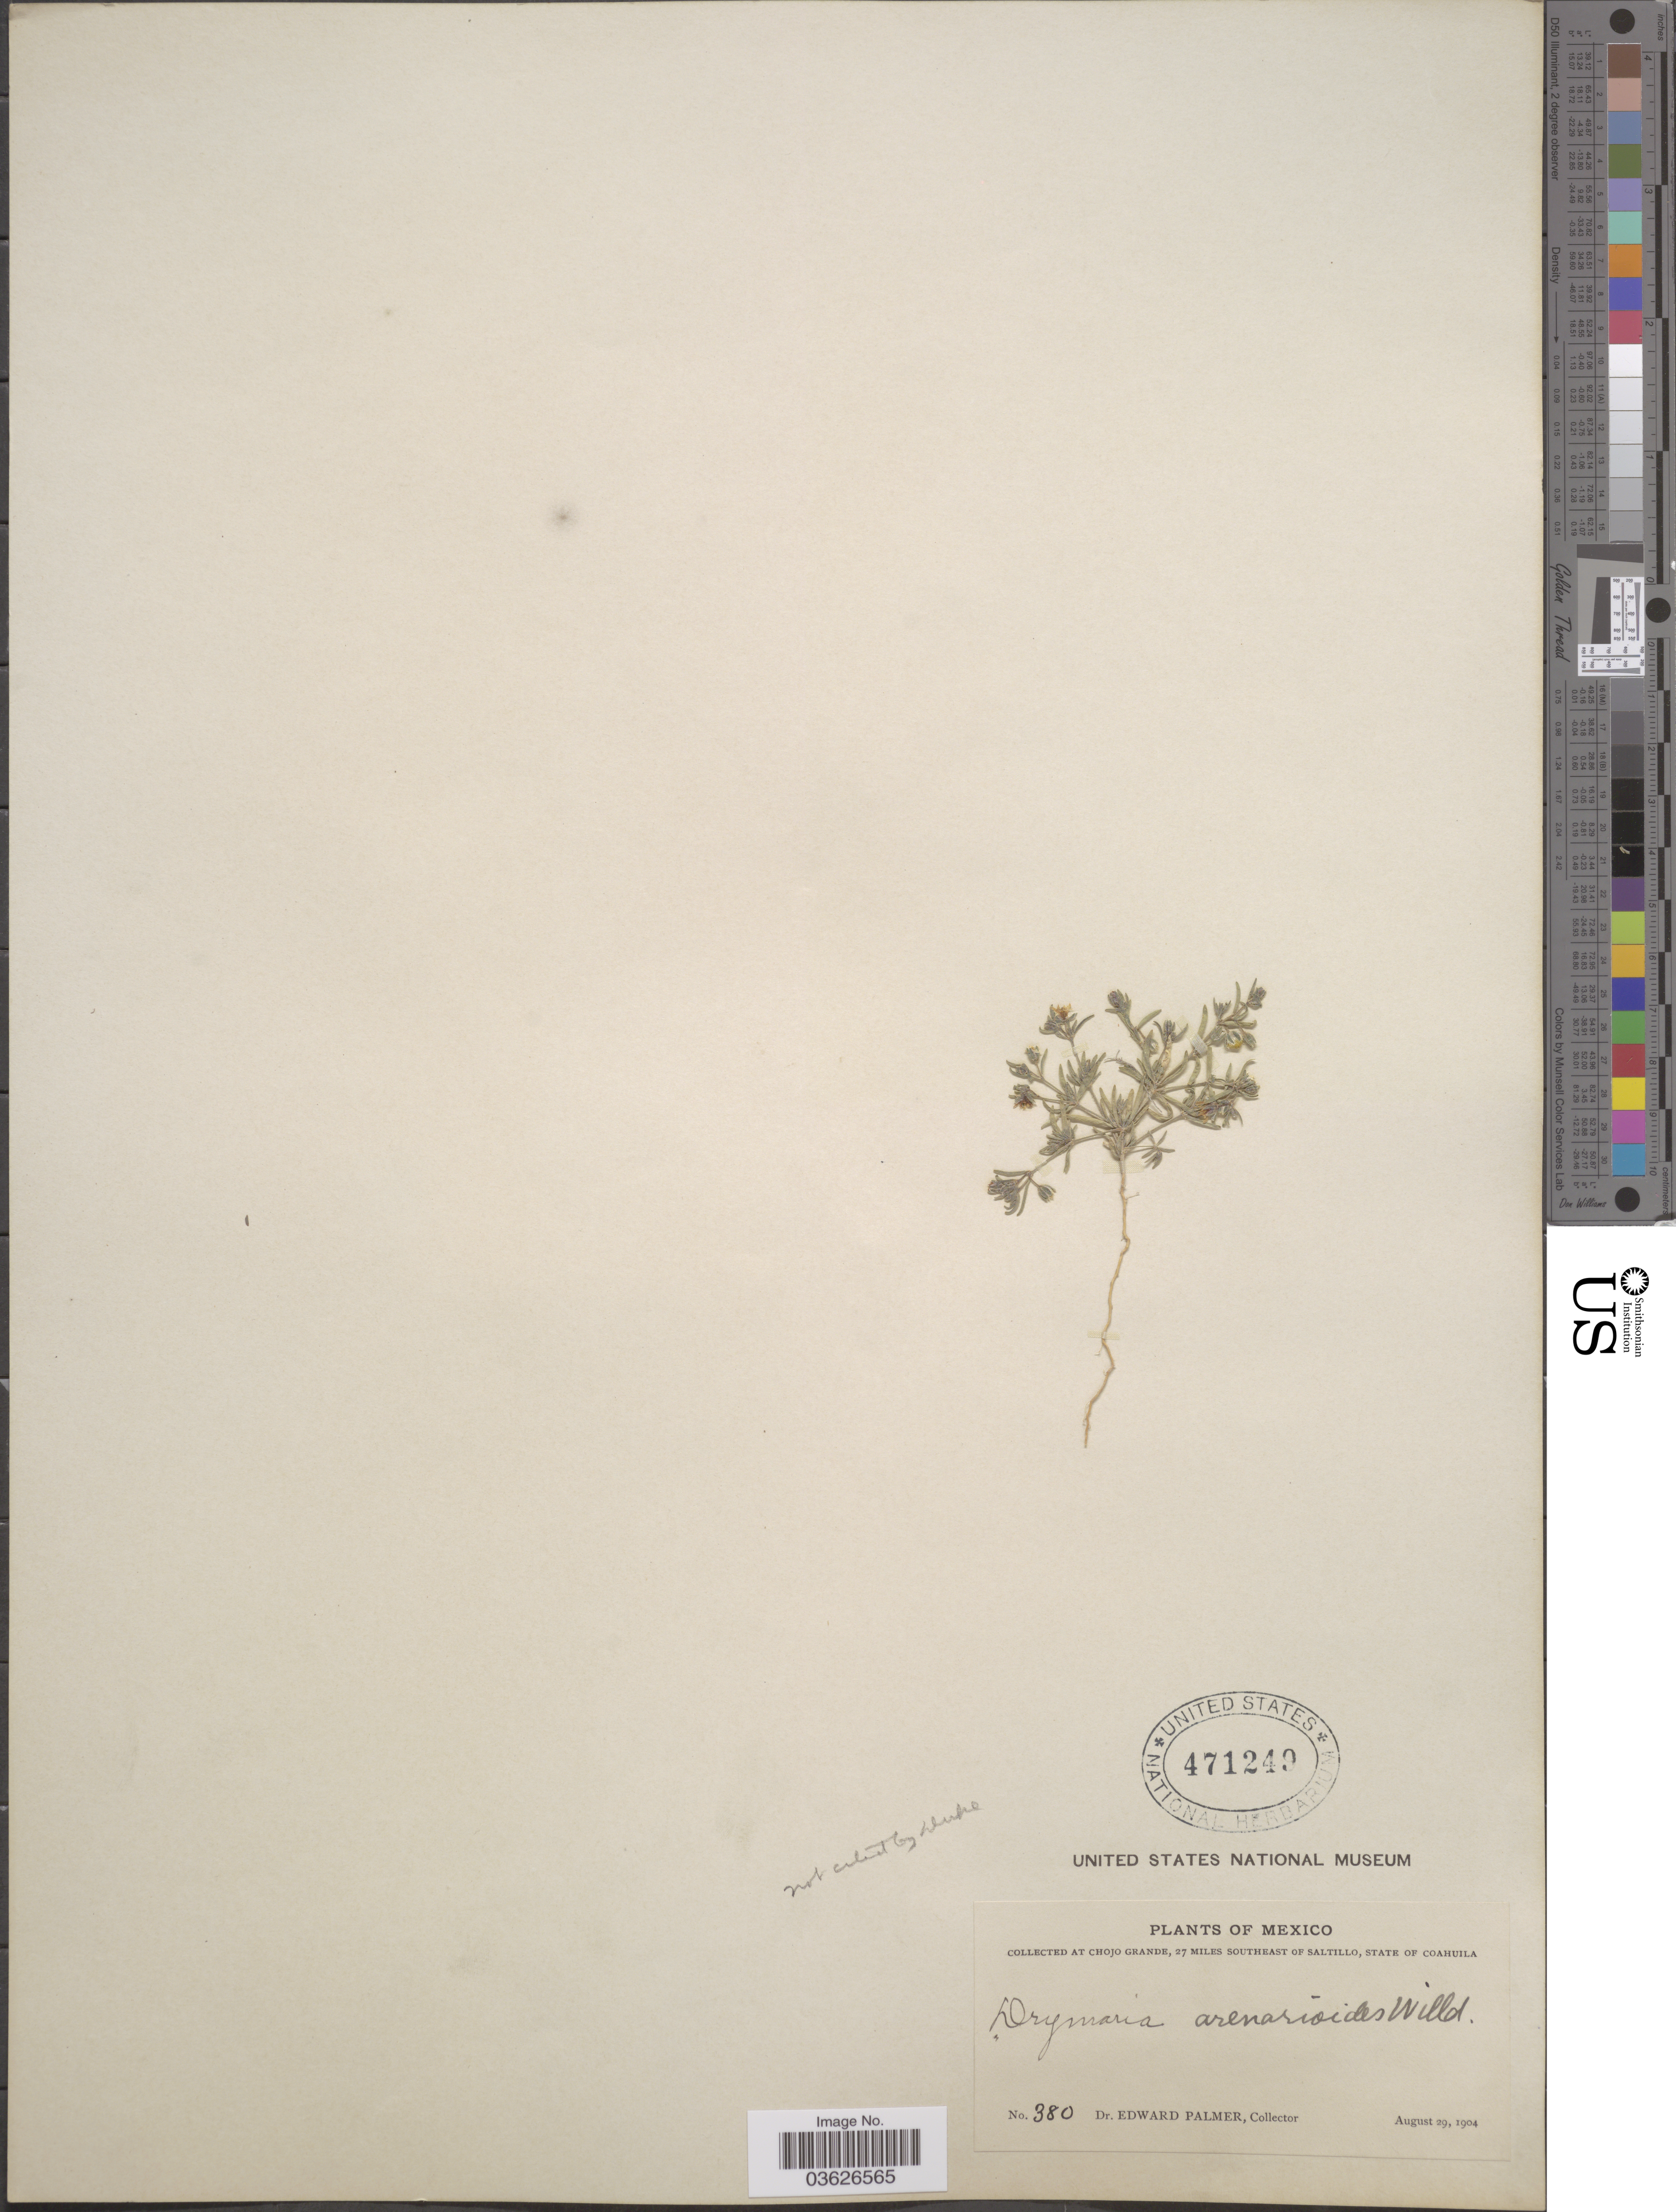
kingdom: Plantae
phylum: Tracheophyta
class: Magnoliopsida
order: Caryophyllales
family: Caryophyllaceae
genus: Drymaria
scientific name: Drymaria arenarioides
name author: Willd. ex Roem. & Schult.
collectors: E. Palmer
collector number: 380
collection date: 1904-08-29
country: Mexico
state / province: Coahuila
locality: At Chojo Grande, 27 miles southeast of Saltillo.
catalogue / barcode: US 471249